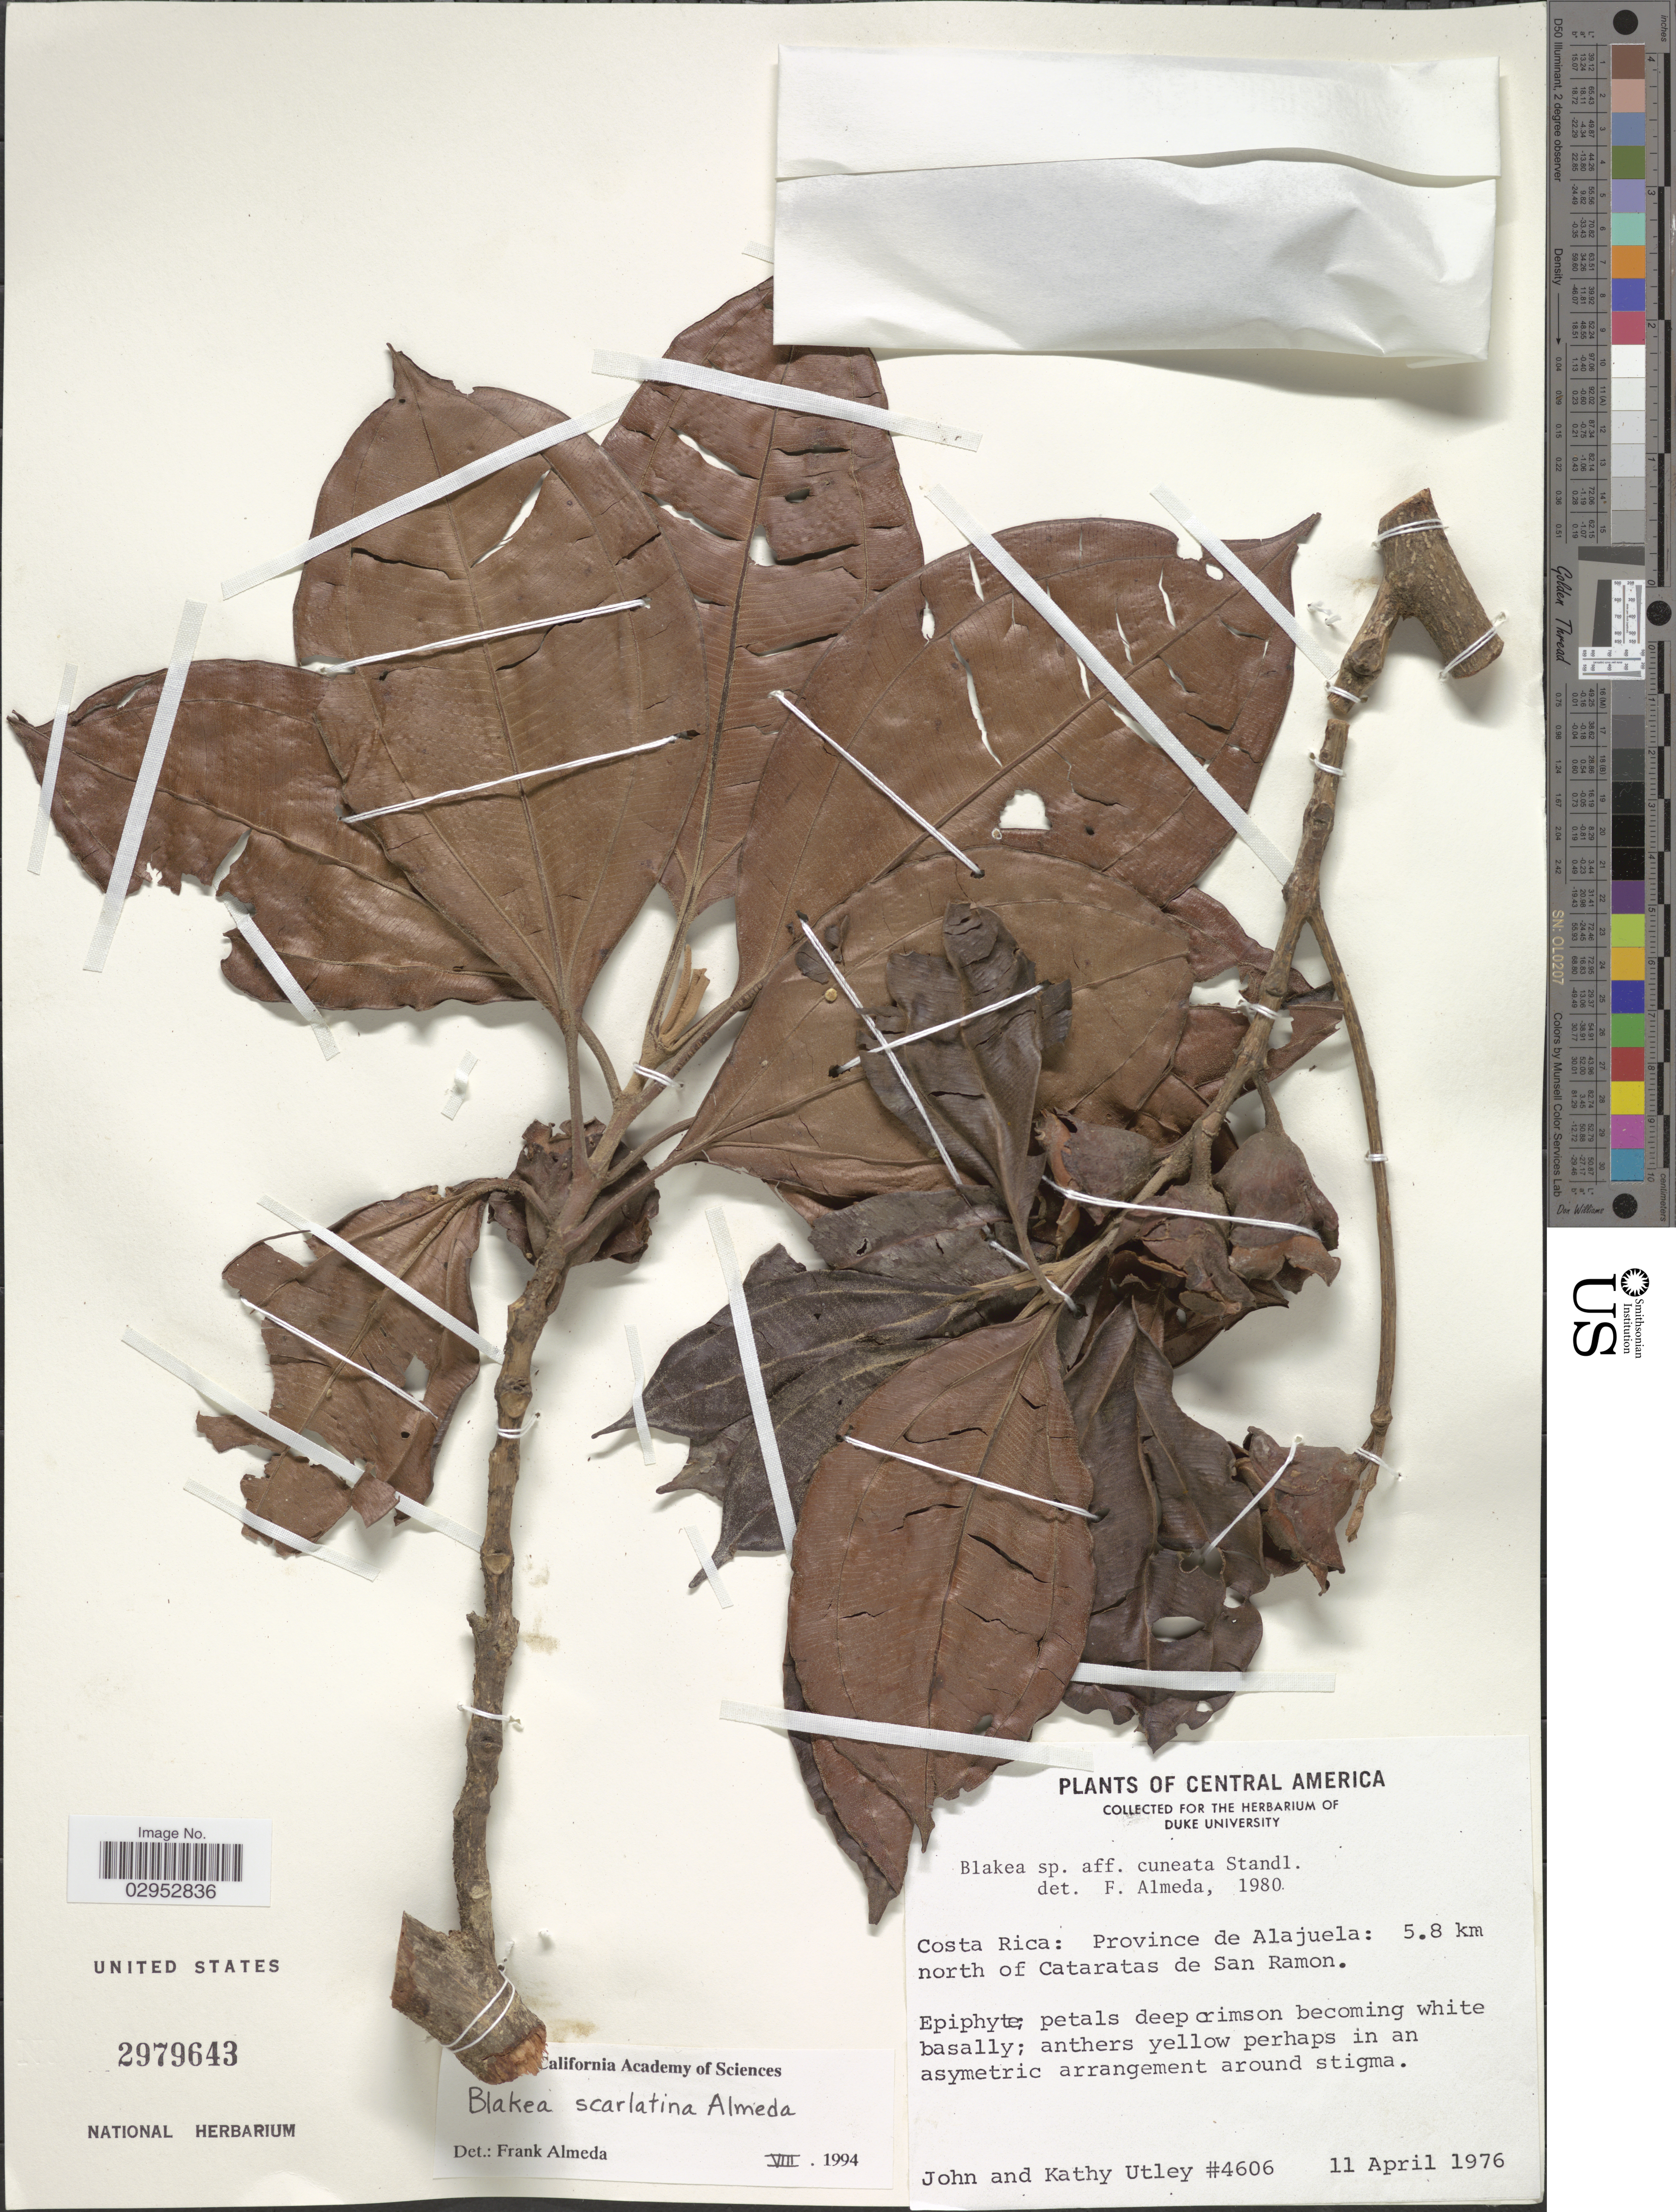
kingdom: Plantae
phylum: Tracheophyta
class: Magnoliopsida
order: Myrtales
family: Melastomataceae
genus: Blakea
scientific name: Blakea scarlatina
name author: Almeda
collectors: J. F. Utley & K. Burt-Utley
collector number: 4606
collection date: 1976-04-11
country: Costa Rica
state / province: Alajuela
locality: Province de Alajuela: 5.8 km north of Cataratas de San Ramon.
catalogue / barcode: US 2979643